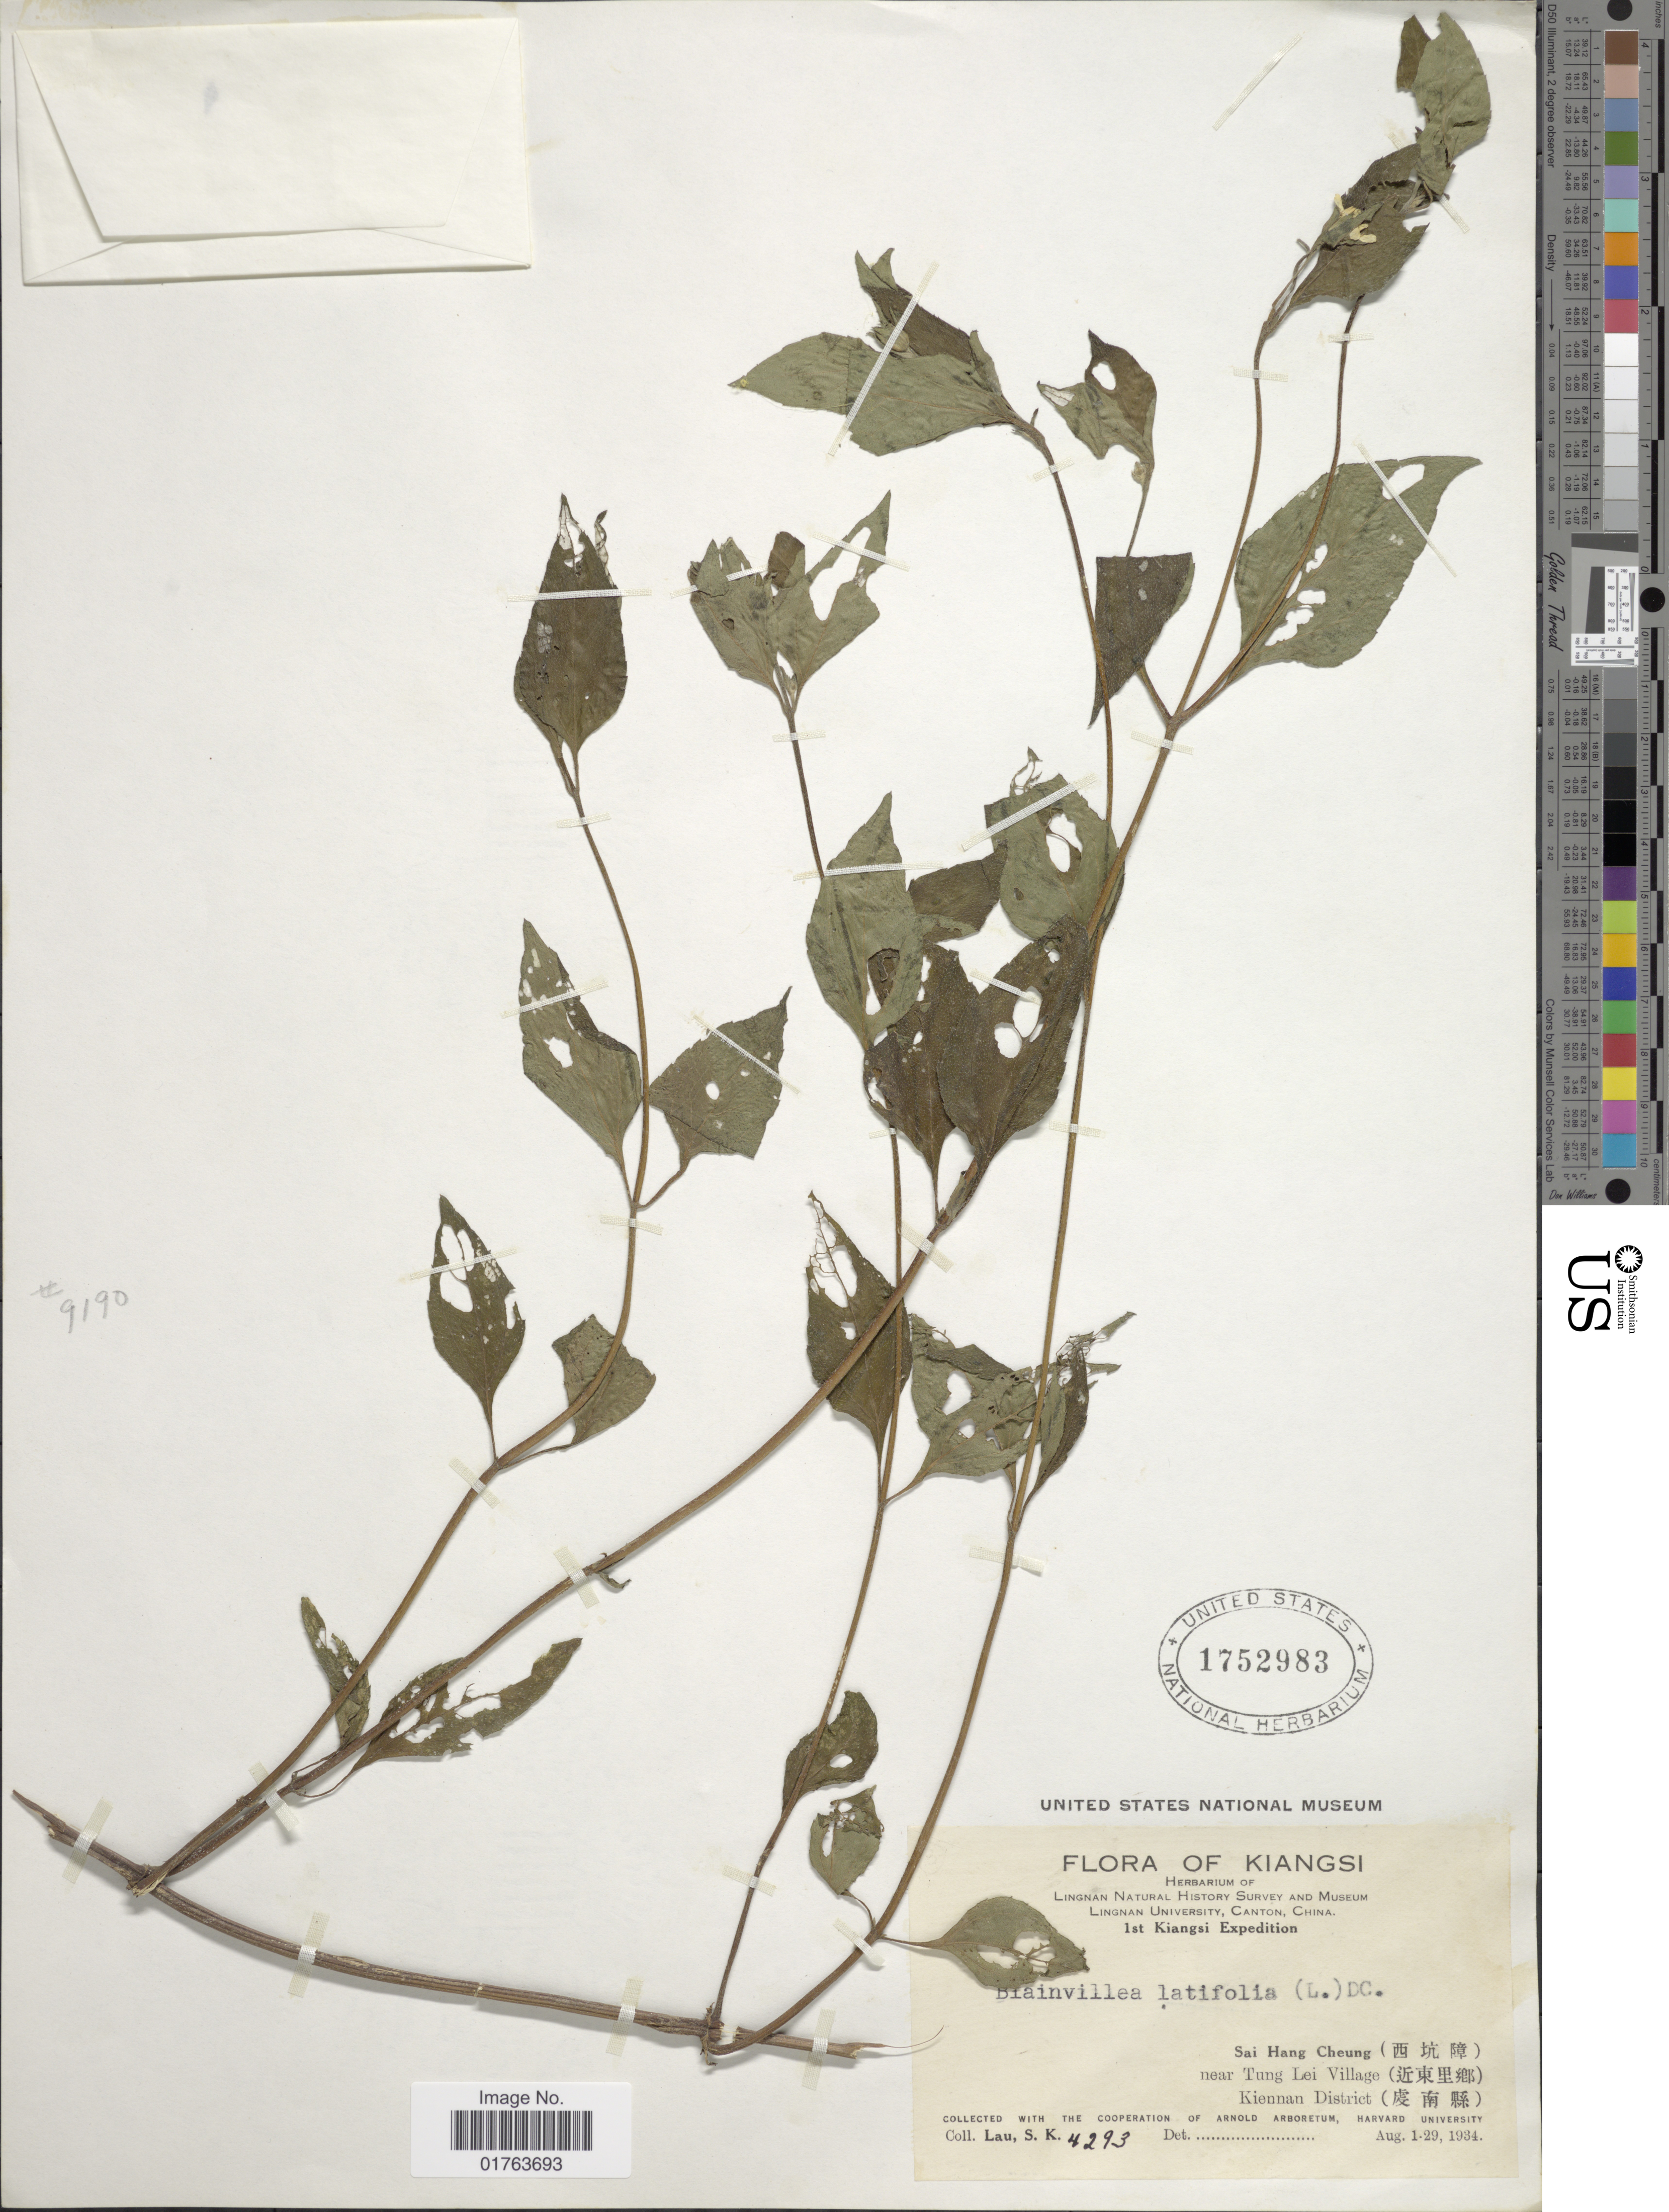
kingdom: Plantae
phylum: Tracheophyta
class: Magnoliopsida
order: Asterales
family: Asteraceae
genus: Blainvillea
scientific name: Blainvillea latifolia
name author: (L.) DC.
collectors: S. K. Lau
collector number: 4293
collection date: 1934-08-01/1934-08-29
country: China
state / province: Jiangxi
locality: Kiangsi, Sai Hang Cheung, near Tung Lei Villahe, Kiennan District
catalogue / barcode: US 1752983